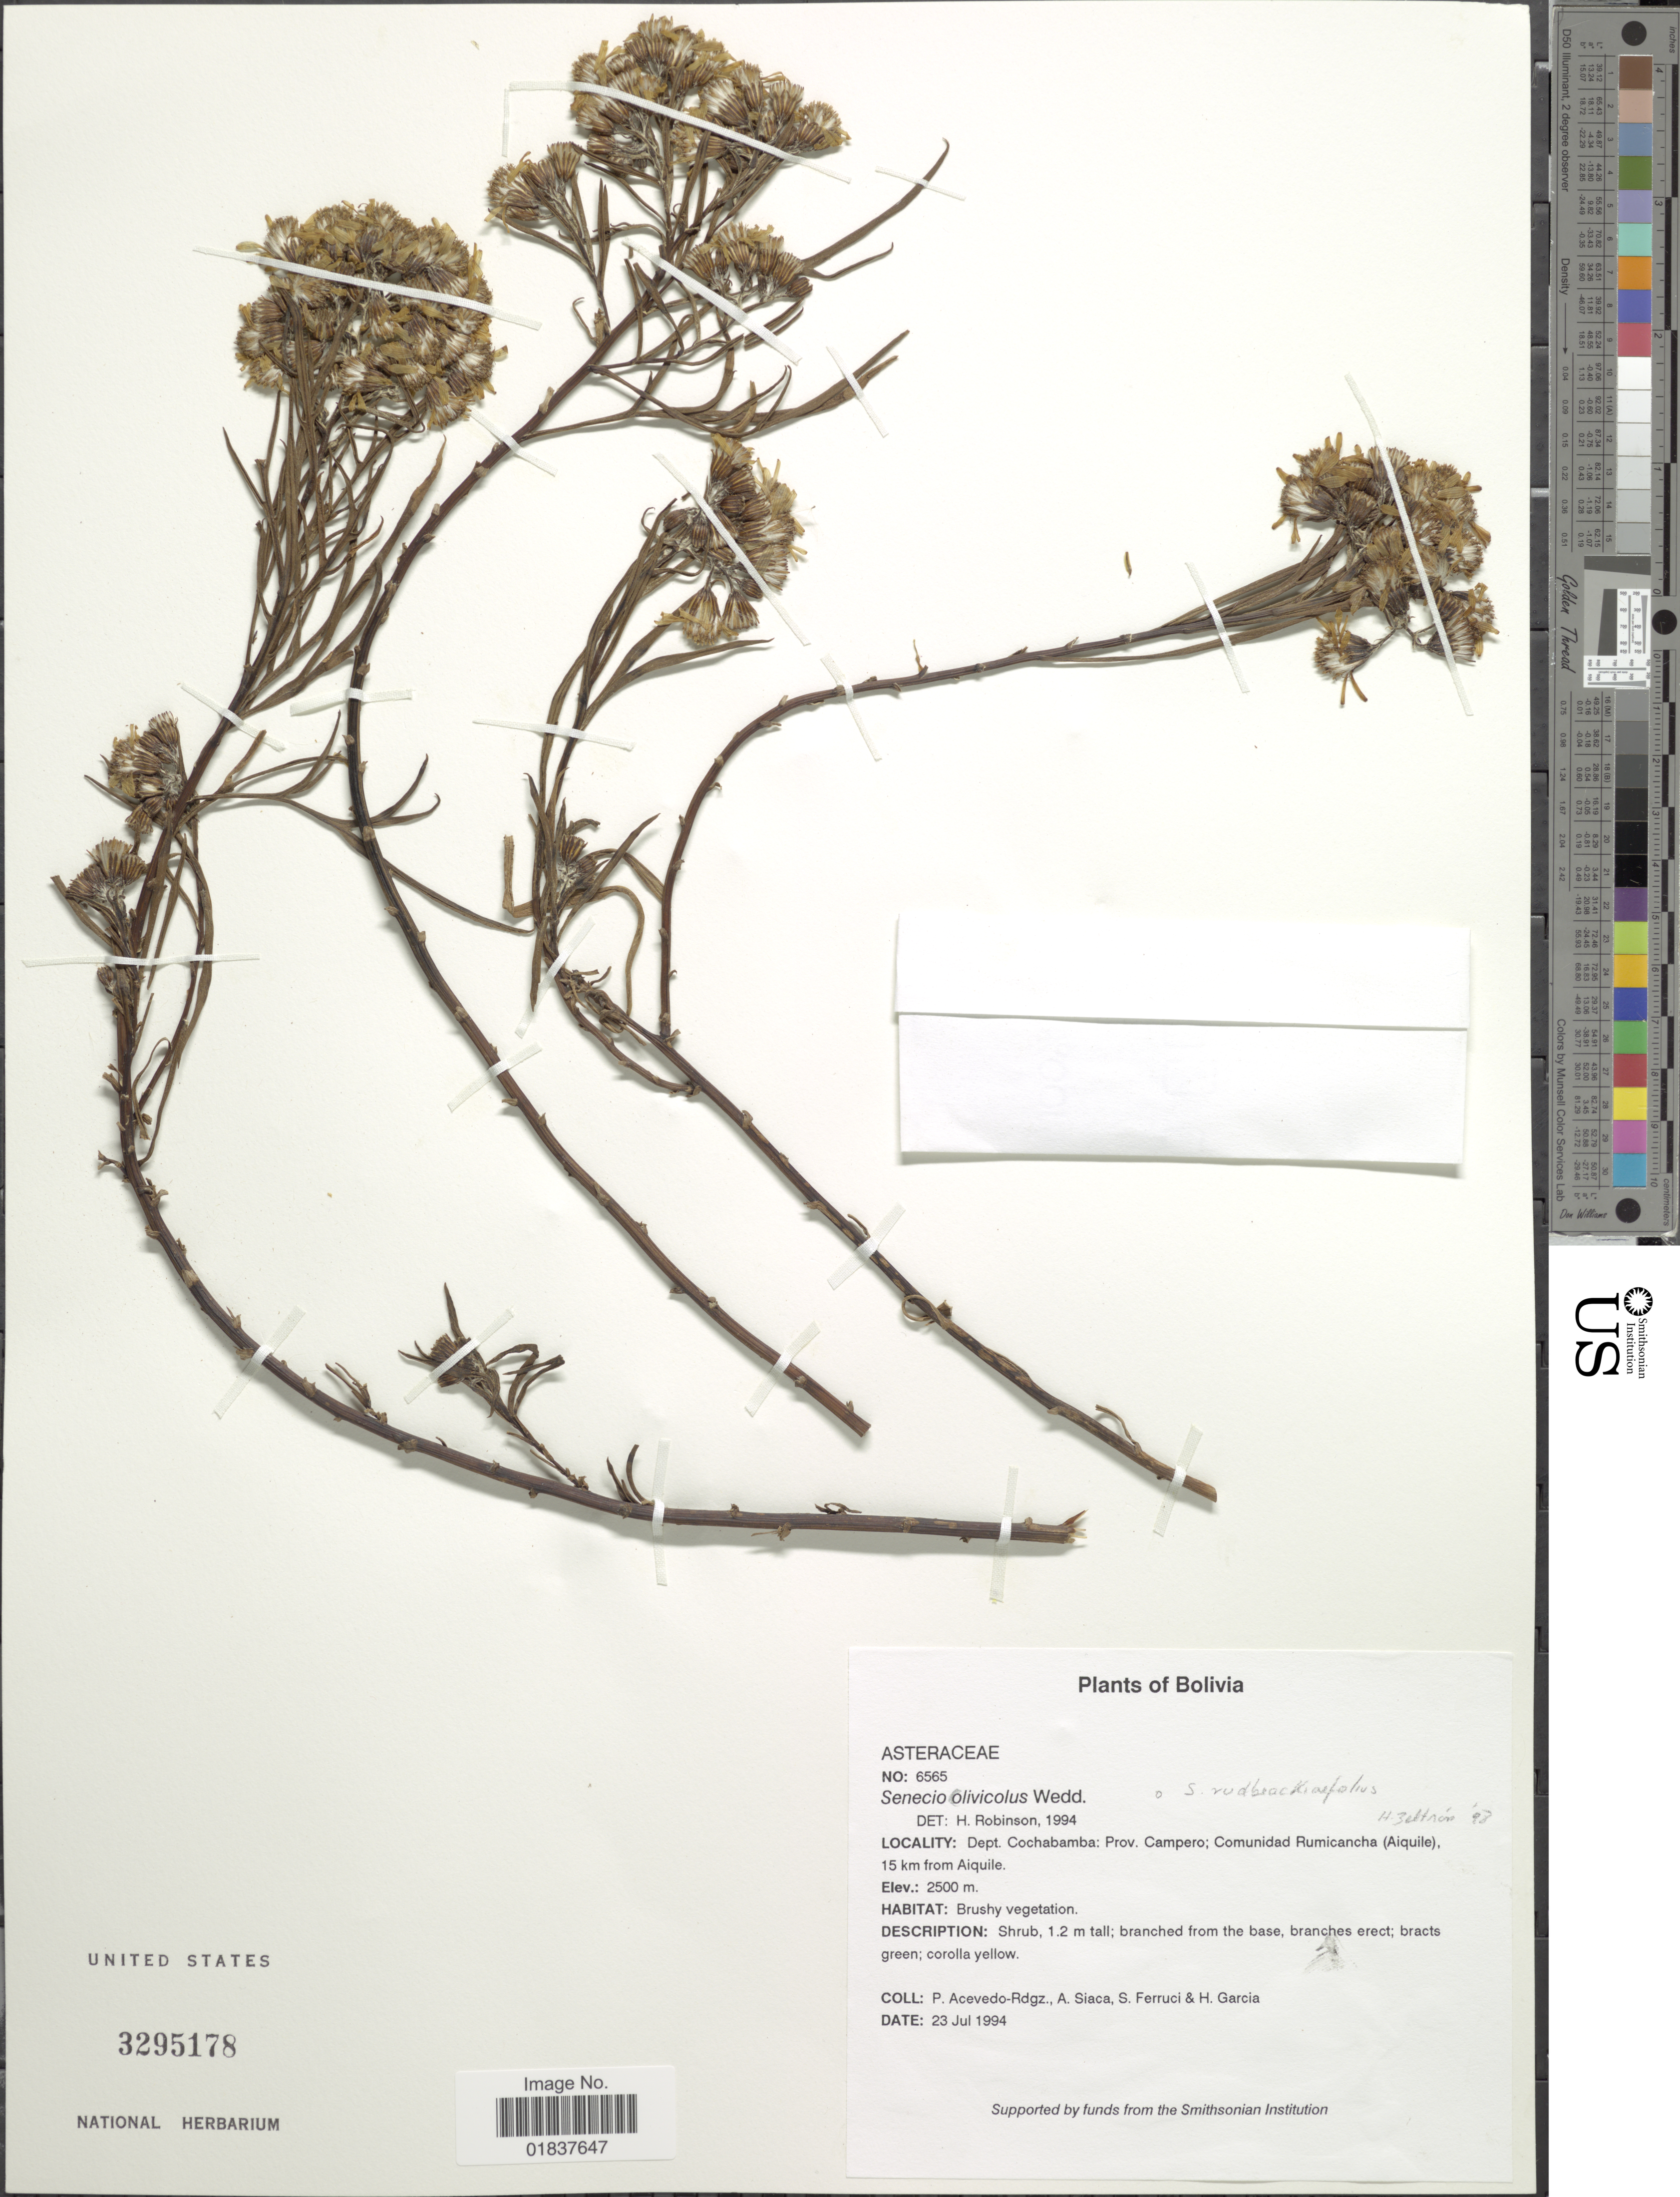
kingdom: Plantae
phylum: Tracheophyta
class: Magnoliopsida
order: Asterales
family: Asteraceae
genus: Senecio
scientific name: Senecio clivicola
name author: Wedd.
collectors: P. Acevedo-Rodr., A. Siaca, S. Ferruci & H. Garcia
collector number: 6565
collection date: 1994-07-23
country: Bolivia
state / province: Cochabamba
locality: Prov. Campero, Comunidad Rumicancha (Aiquile), 15 km from Aiquile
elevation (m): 2500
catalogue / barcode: US 3295178